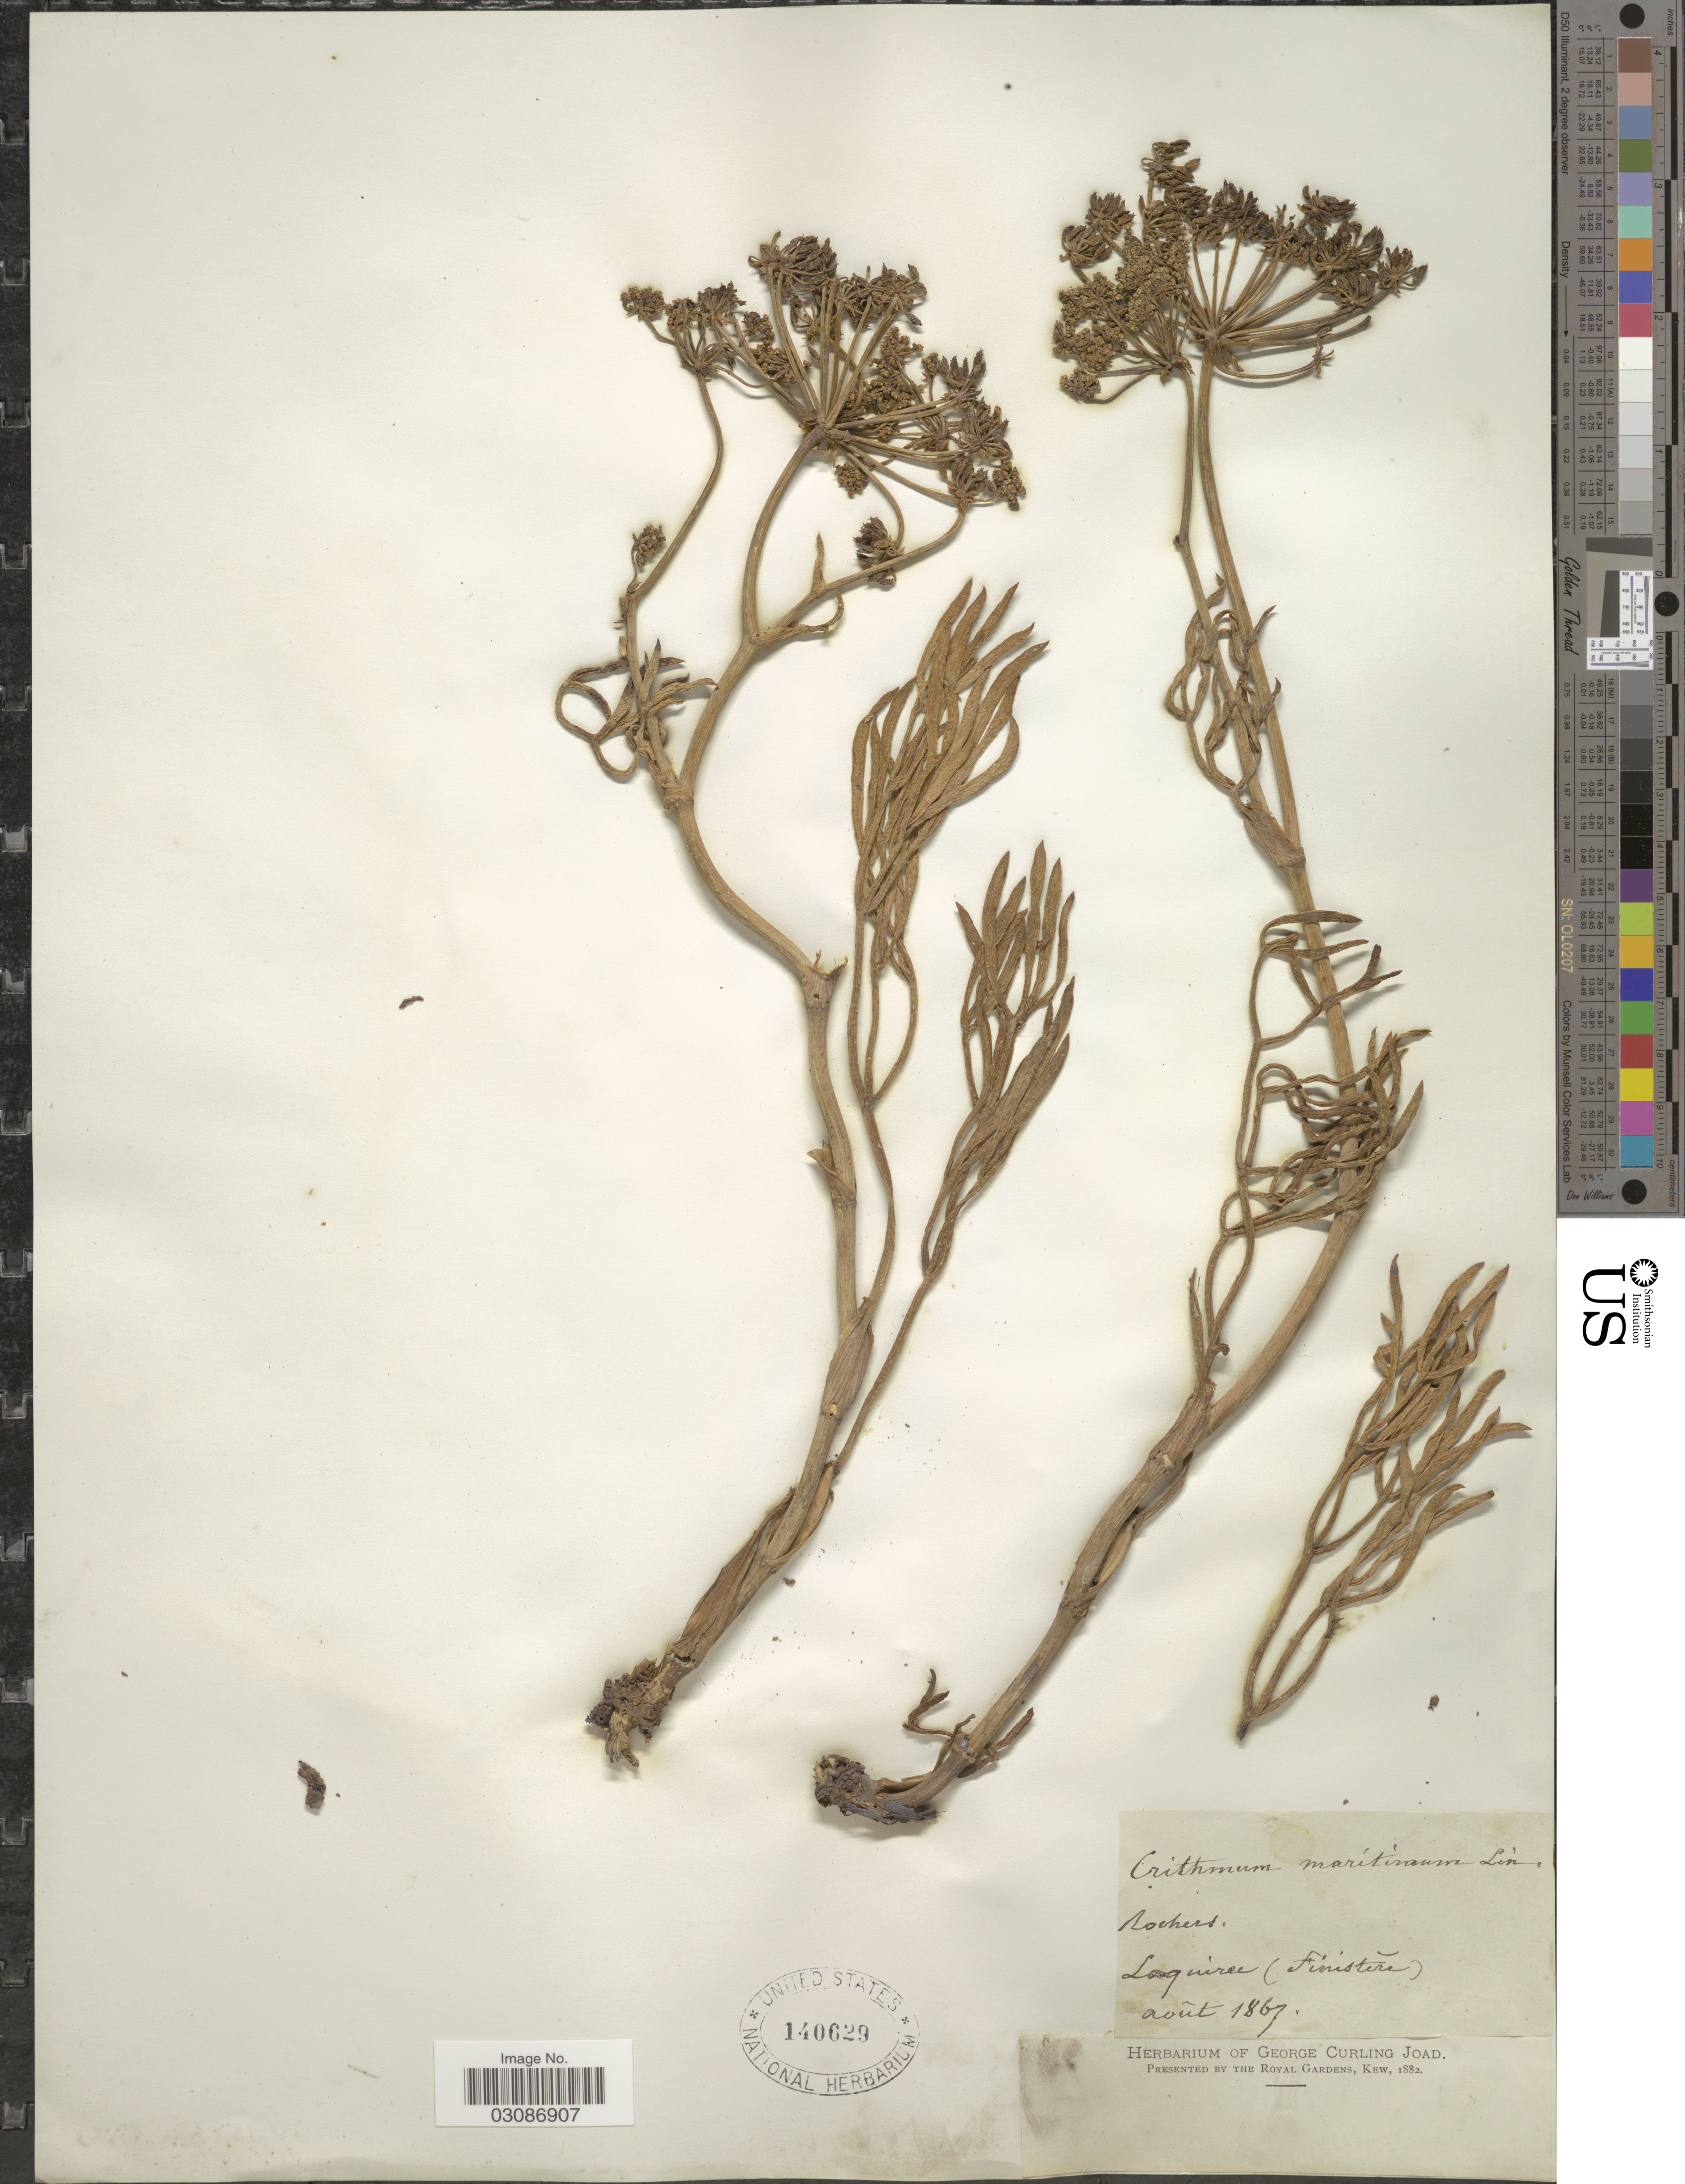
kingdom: Plantae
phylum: Tracheophyta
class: Magnoliopsida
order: Apiales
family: Apiaceae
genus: Crithmum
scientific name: Crithmum maritimum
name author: L.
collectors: ex herb. George Curling Joad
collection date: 1867-08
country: France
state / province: Bretagne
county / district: Finistère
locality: Locquirec (Finistére).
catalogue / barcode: US 140629